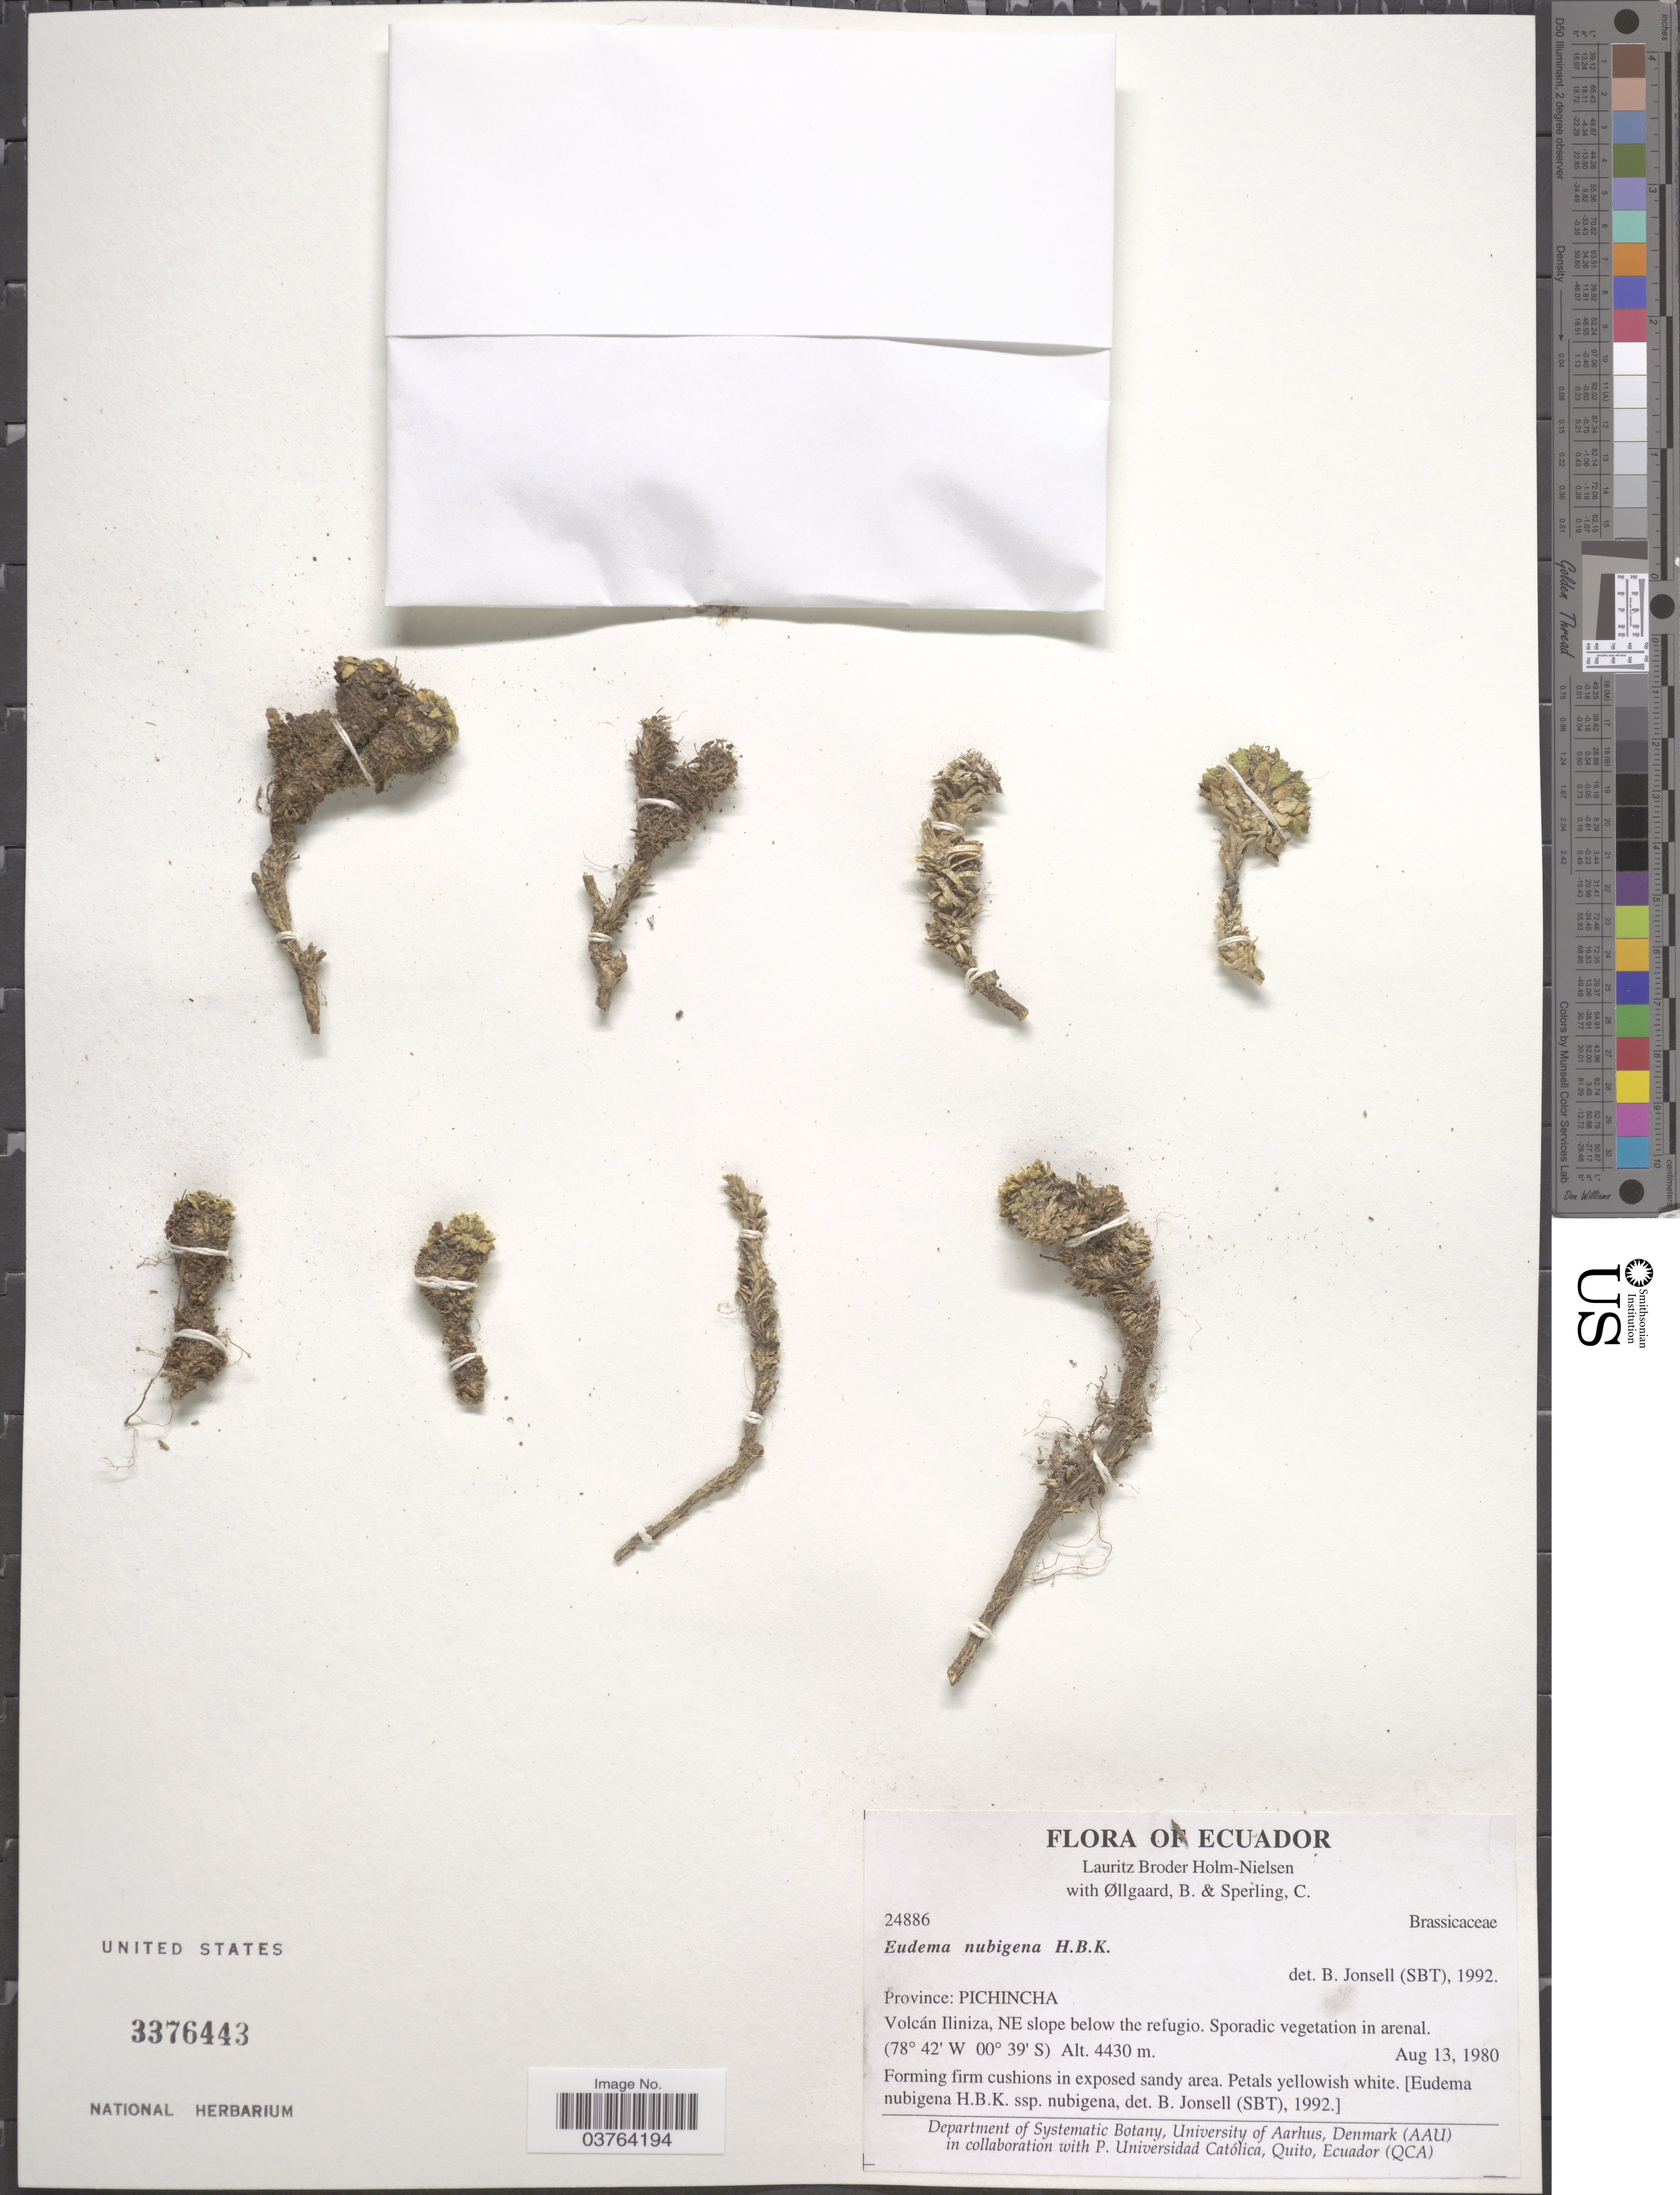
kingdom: Plantae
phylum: Tracheophyta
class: Magnoliopsida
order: Brassicales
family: Brassicaceae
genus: Eudema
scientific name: Eudema nubigena subsp. nubigena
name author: Bonpl.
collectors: L. B. Holm-Nielsen, B. Øllgaard & C. Sperling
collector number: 24886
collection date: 1980-08-13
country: Ecuador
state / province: Pichincha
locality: Volcán Iliniza, NE slope below the refugio. Sporadic vegetation in arenal.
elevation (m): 4430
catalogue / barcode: US 3376443